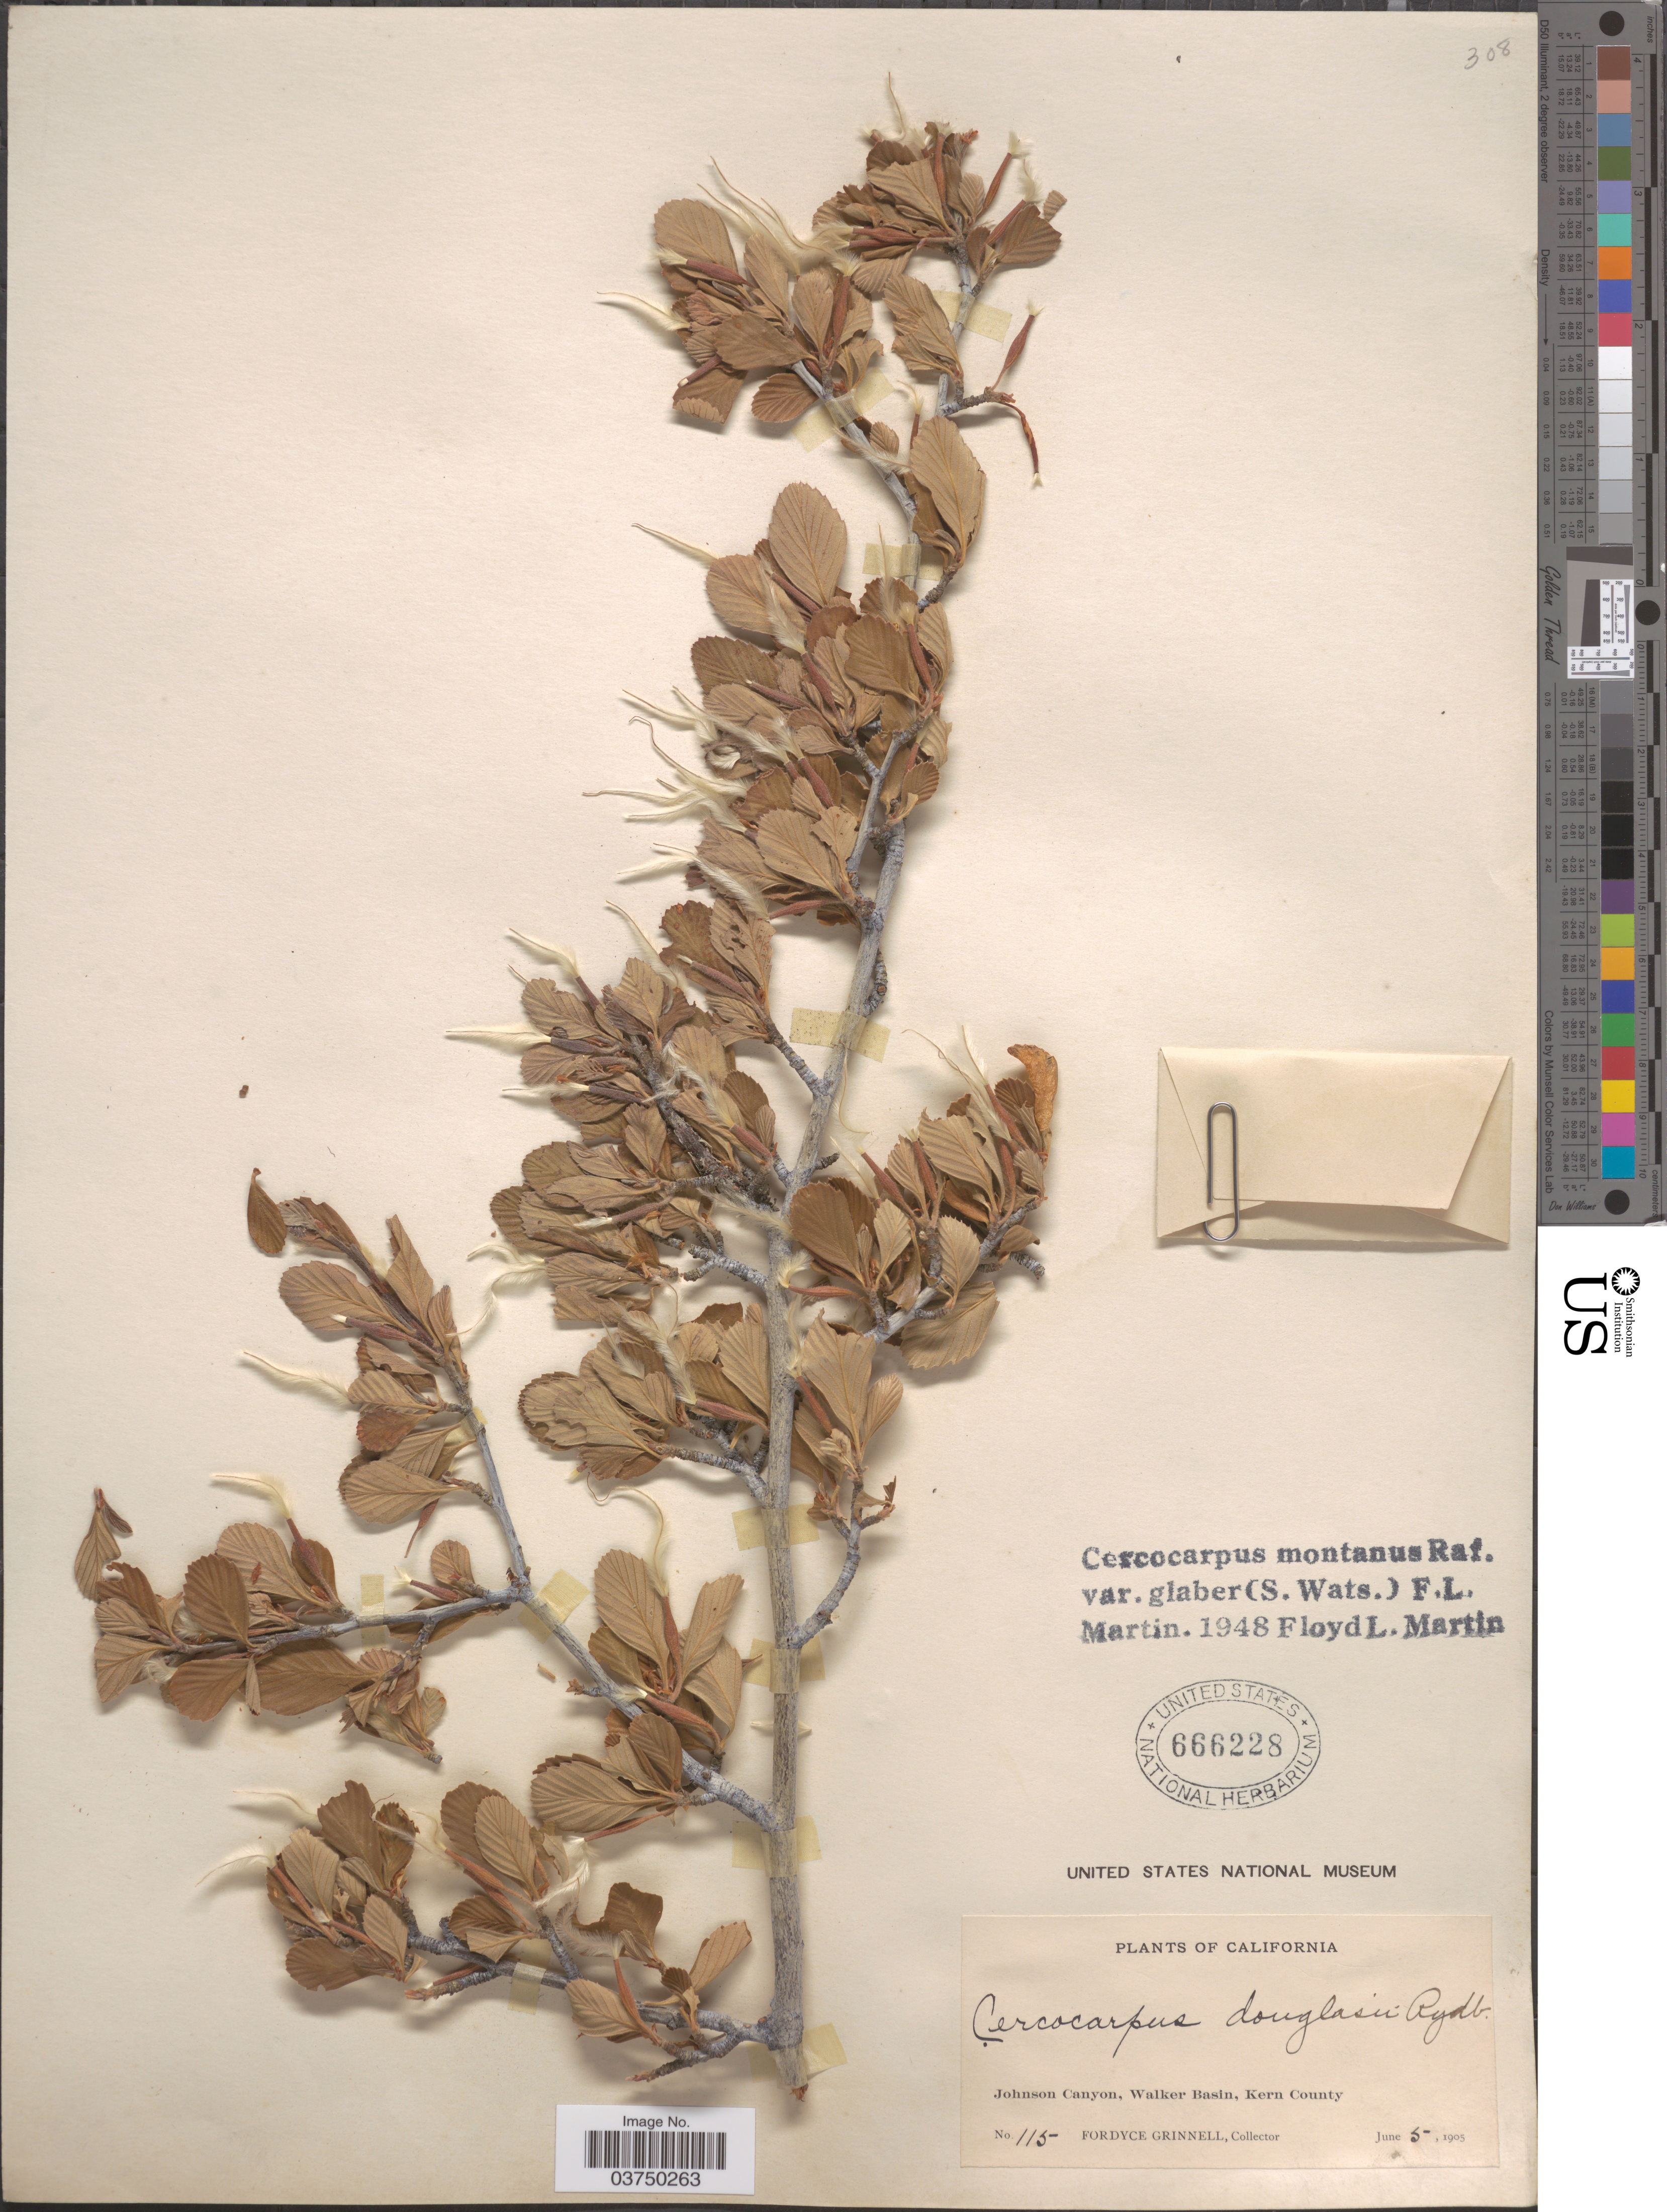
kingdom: Plantae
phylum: Tracheophyta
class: Magnoliopsida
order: Rosales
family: Rosaceae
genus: Cercocarpus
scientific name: Cercocarpus montanus var. glaber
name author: (S. Watson) F.L. Martin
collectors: F. Grinnell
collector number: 115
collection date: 1905-06-05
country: United States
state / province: California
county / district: Kern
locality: Johnson Canyon, Walker Basin, Kern County.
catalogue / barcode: US 666228